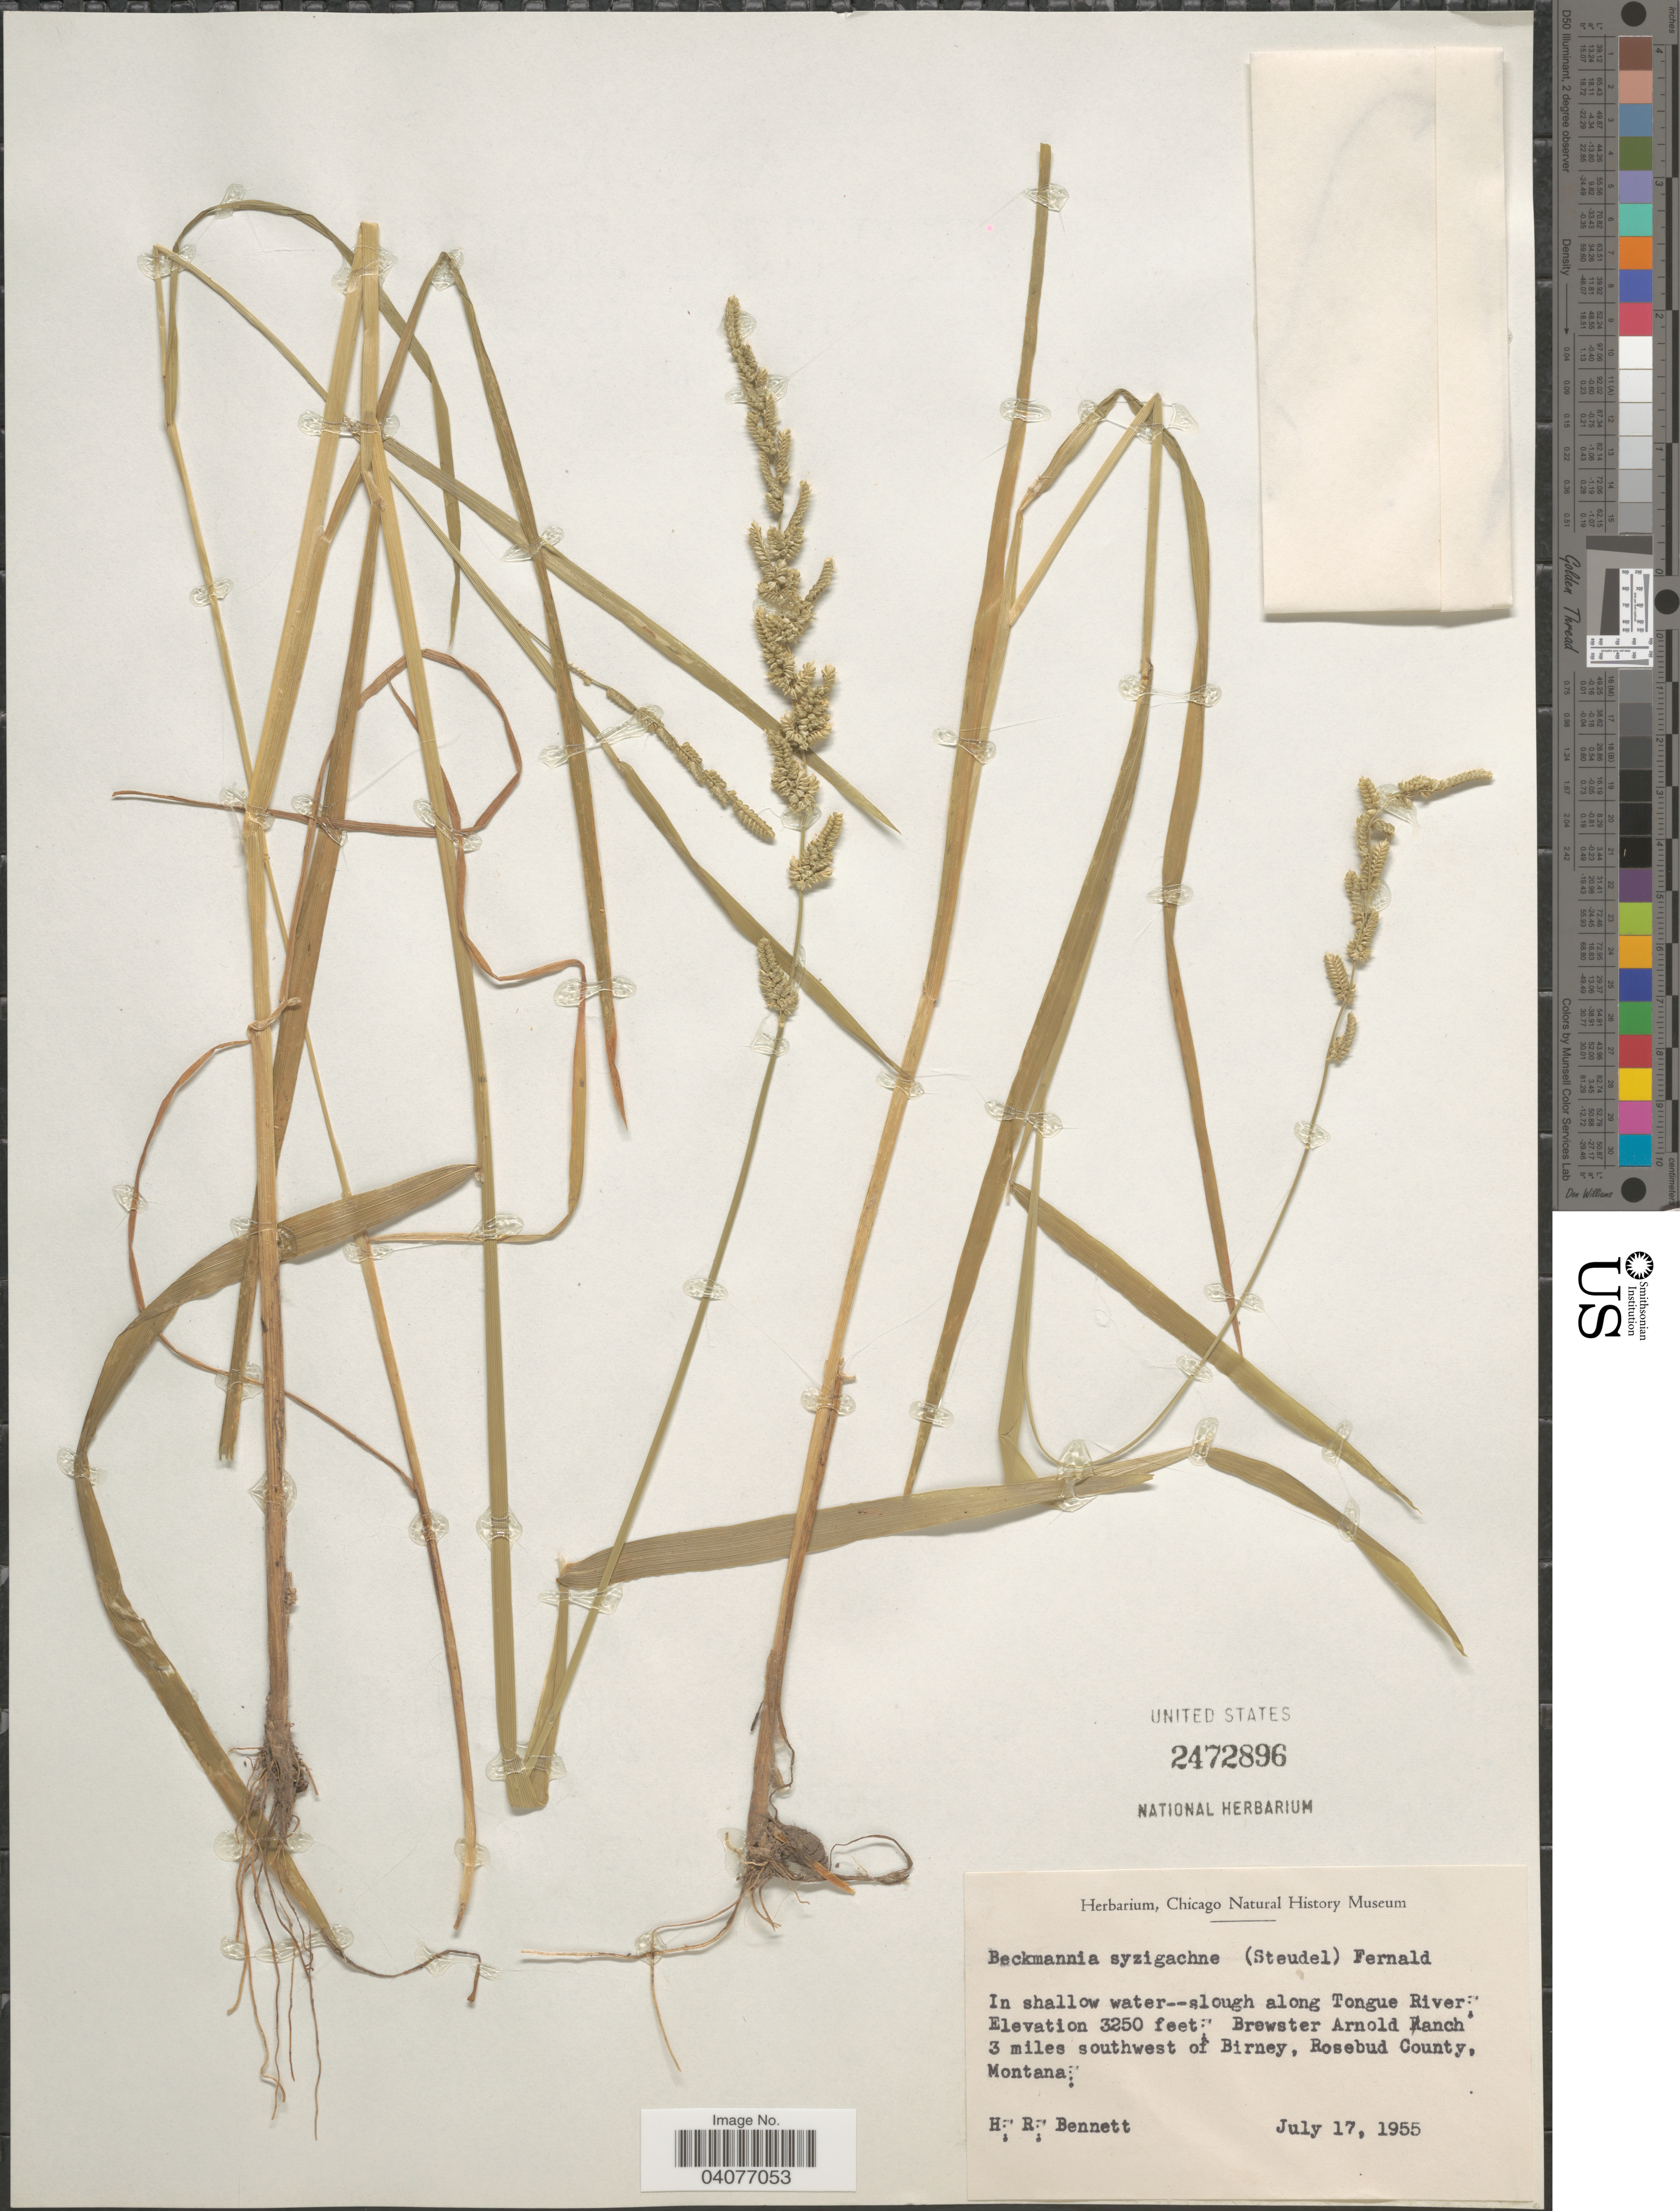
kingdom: Plantae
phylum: Tracheophyta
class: Liliopsida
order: Poales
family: Poaceae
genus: Beckmannia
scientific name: Beckmannia syzigachne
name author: (Steud.) Fernald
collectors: H. R. Bennett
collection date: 1955-07-17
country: United States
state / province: Montana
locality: In shallow water--slough along Tongue River. Brewster Arnold Ranch 3miles southwest of Birney, Rosebud County.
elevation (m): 991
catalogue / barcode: US 2472896